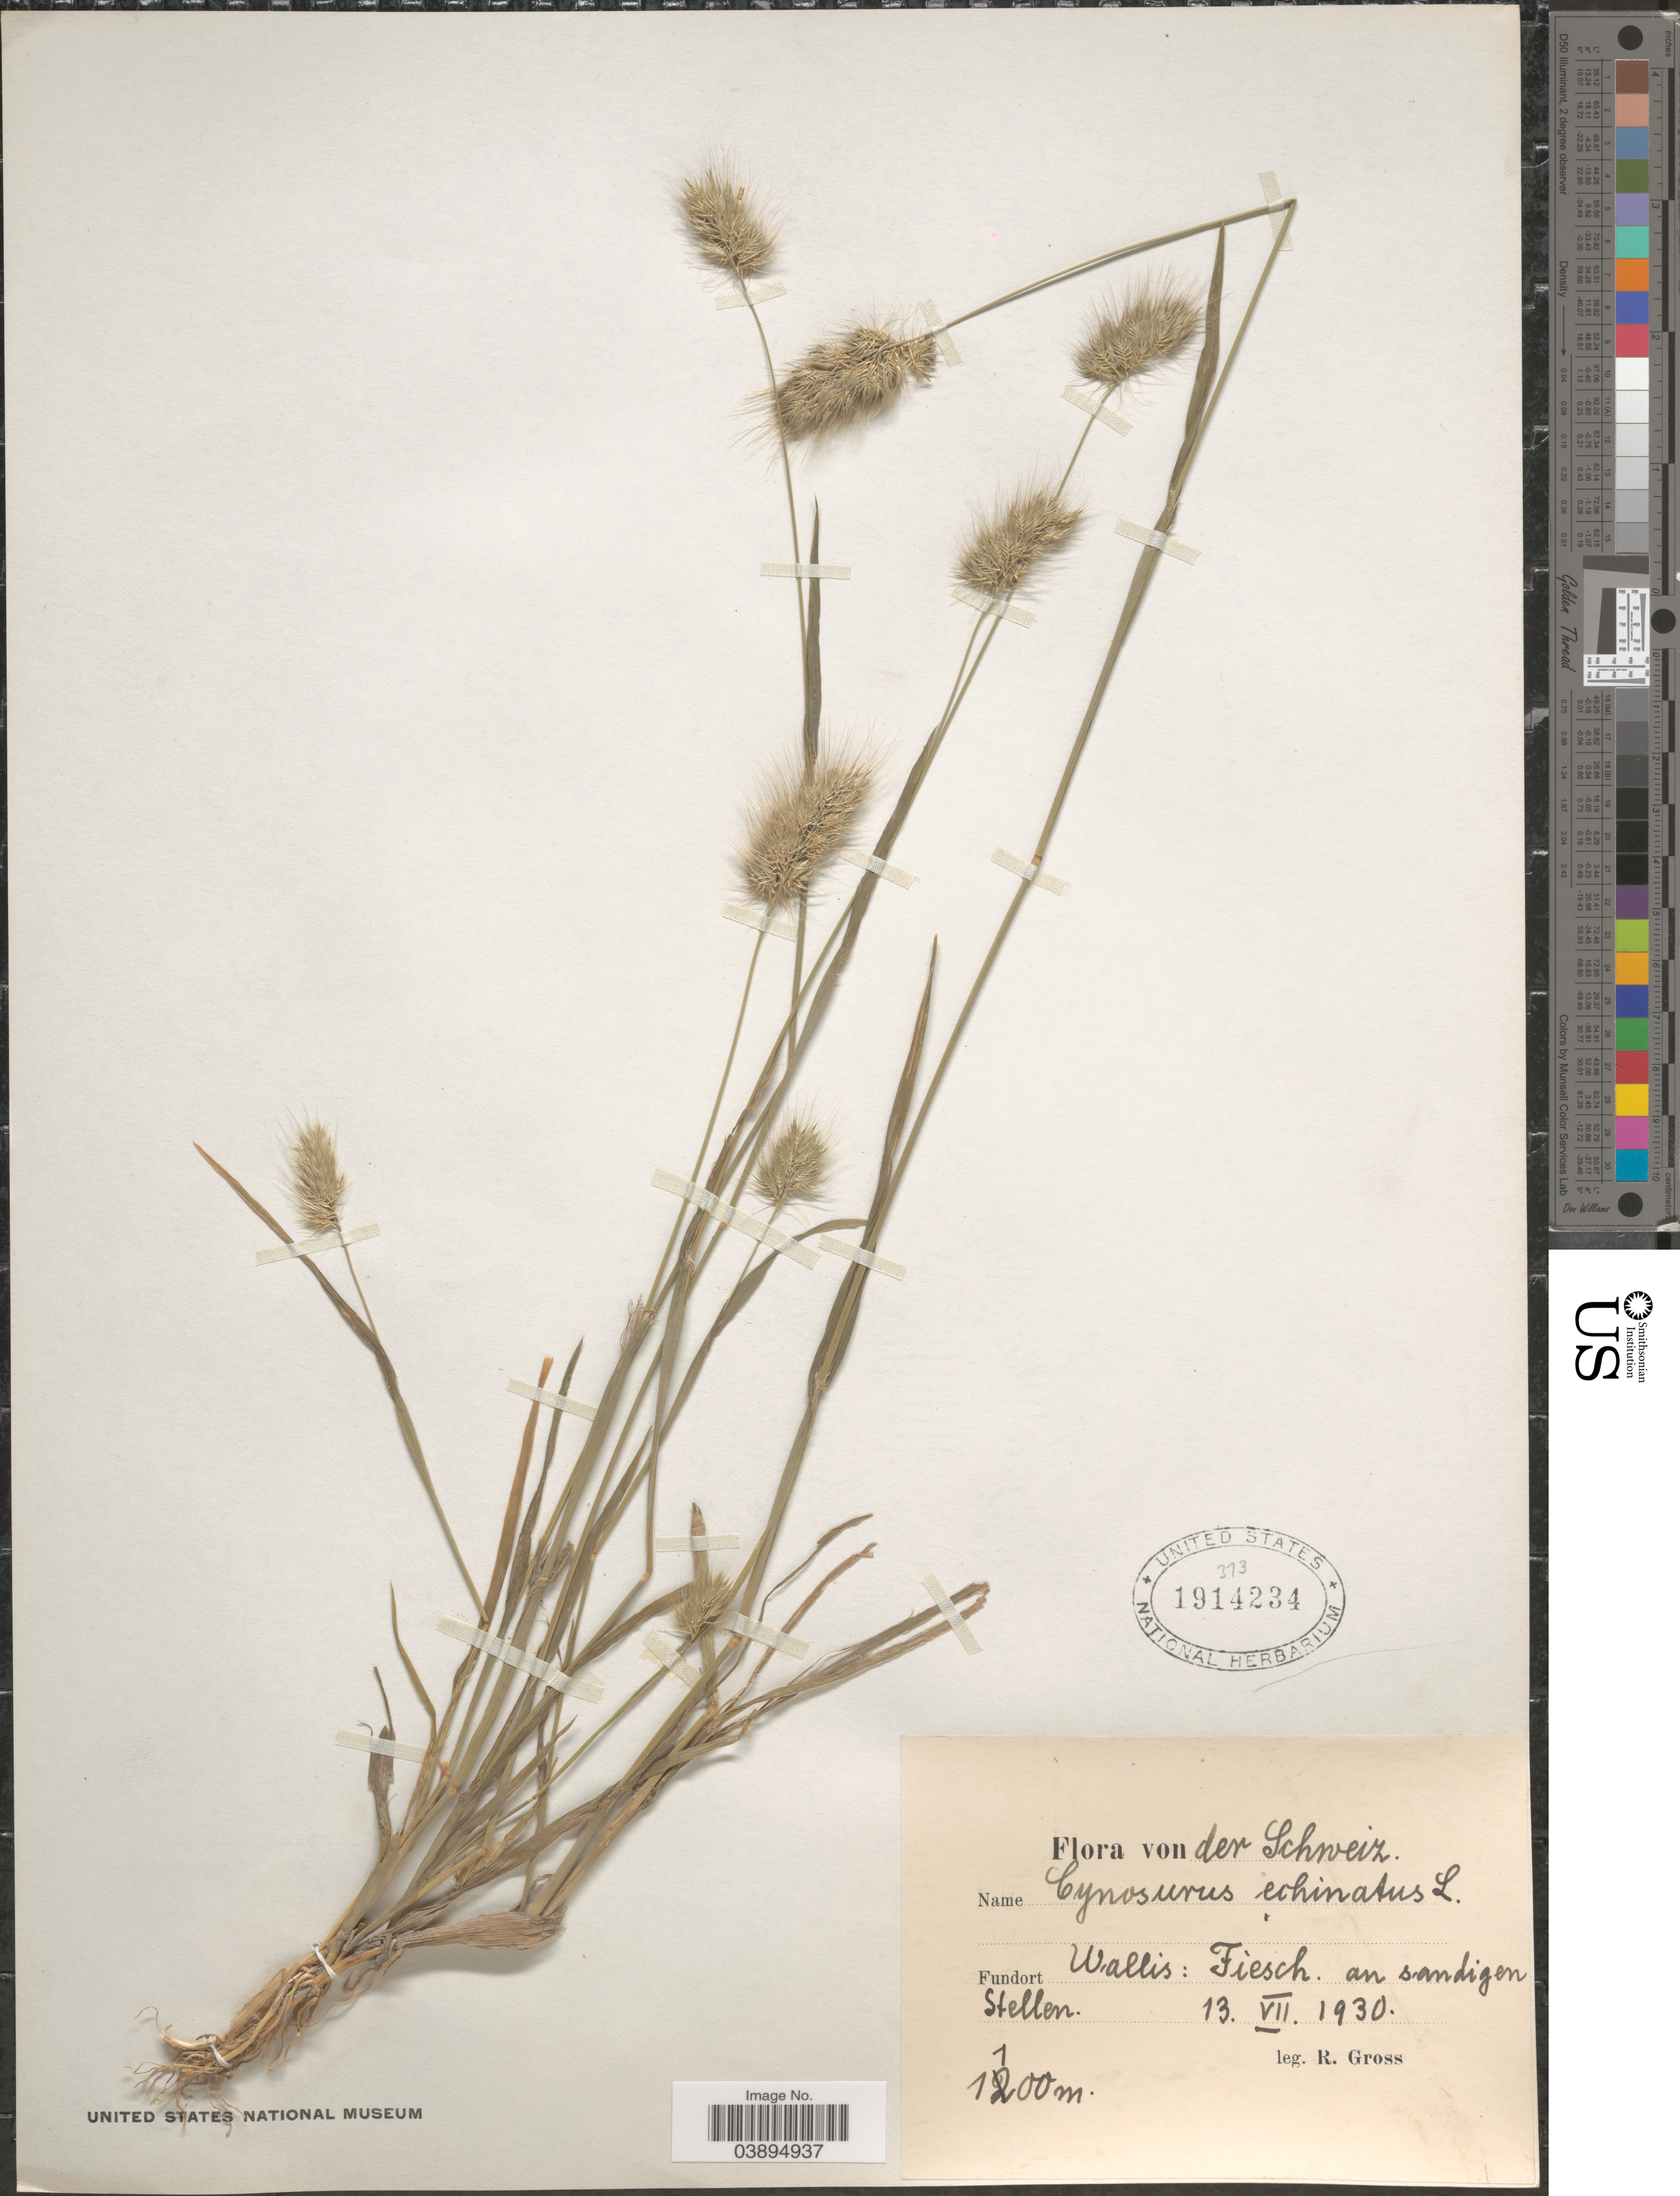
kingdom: Plantae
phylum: Tracheophyta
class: Liliopsida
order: Poales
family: Poaceae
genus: Cynosurus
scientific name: Cynosurus echinatus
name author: L.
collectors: R. Gross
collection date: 1930-07-13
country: Switzerland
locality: Der Schweiz. Wallis: Fiesch. an sandigen Stellen.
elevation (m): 1100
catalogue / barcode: US 1914234